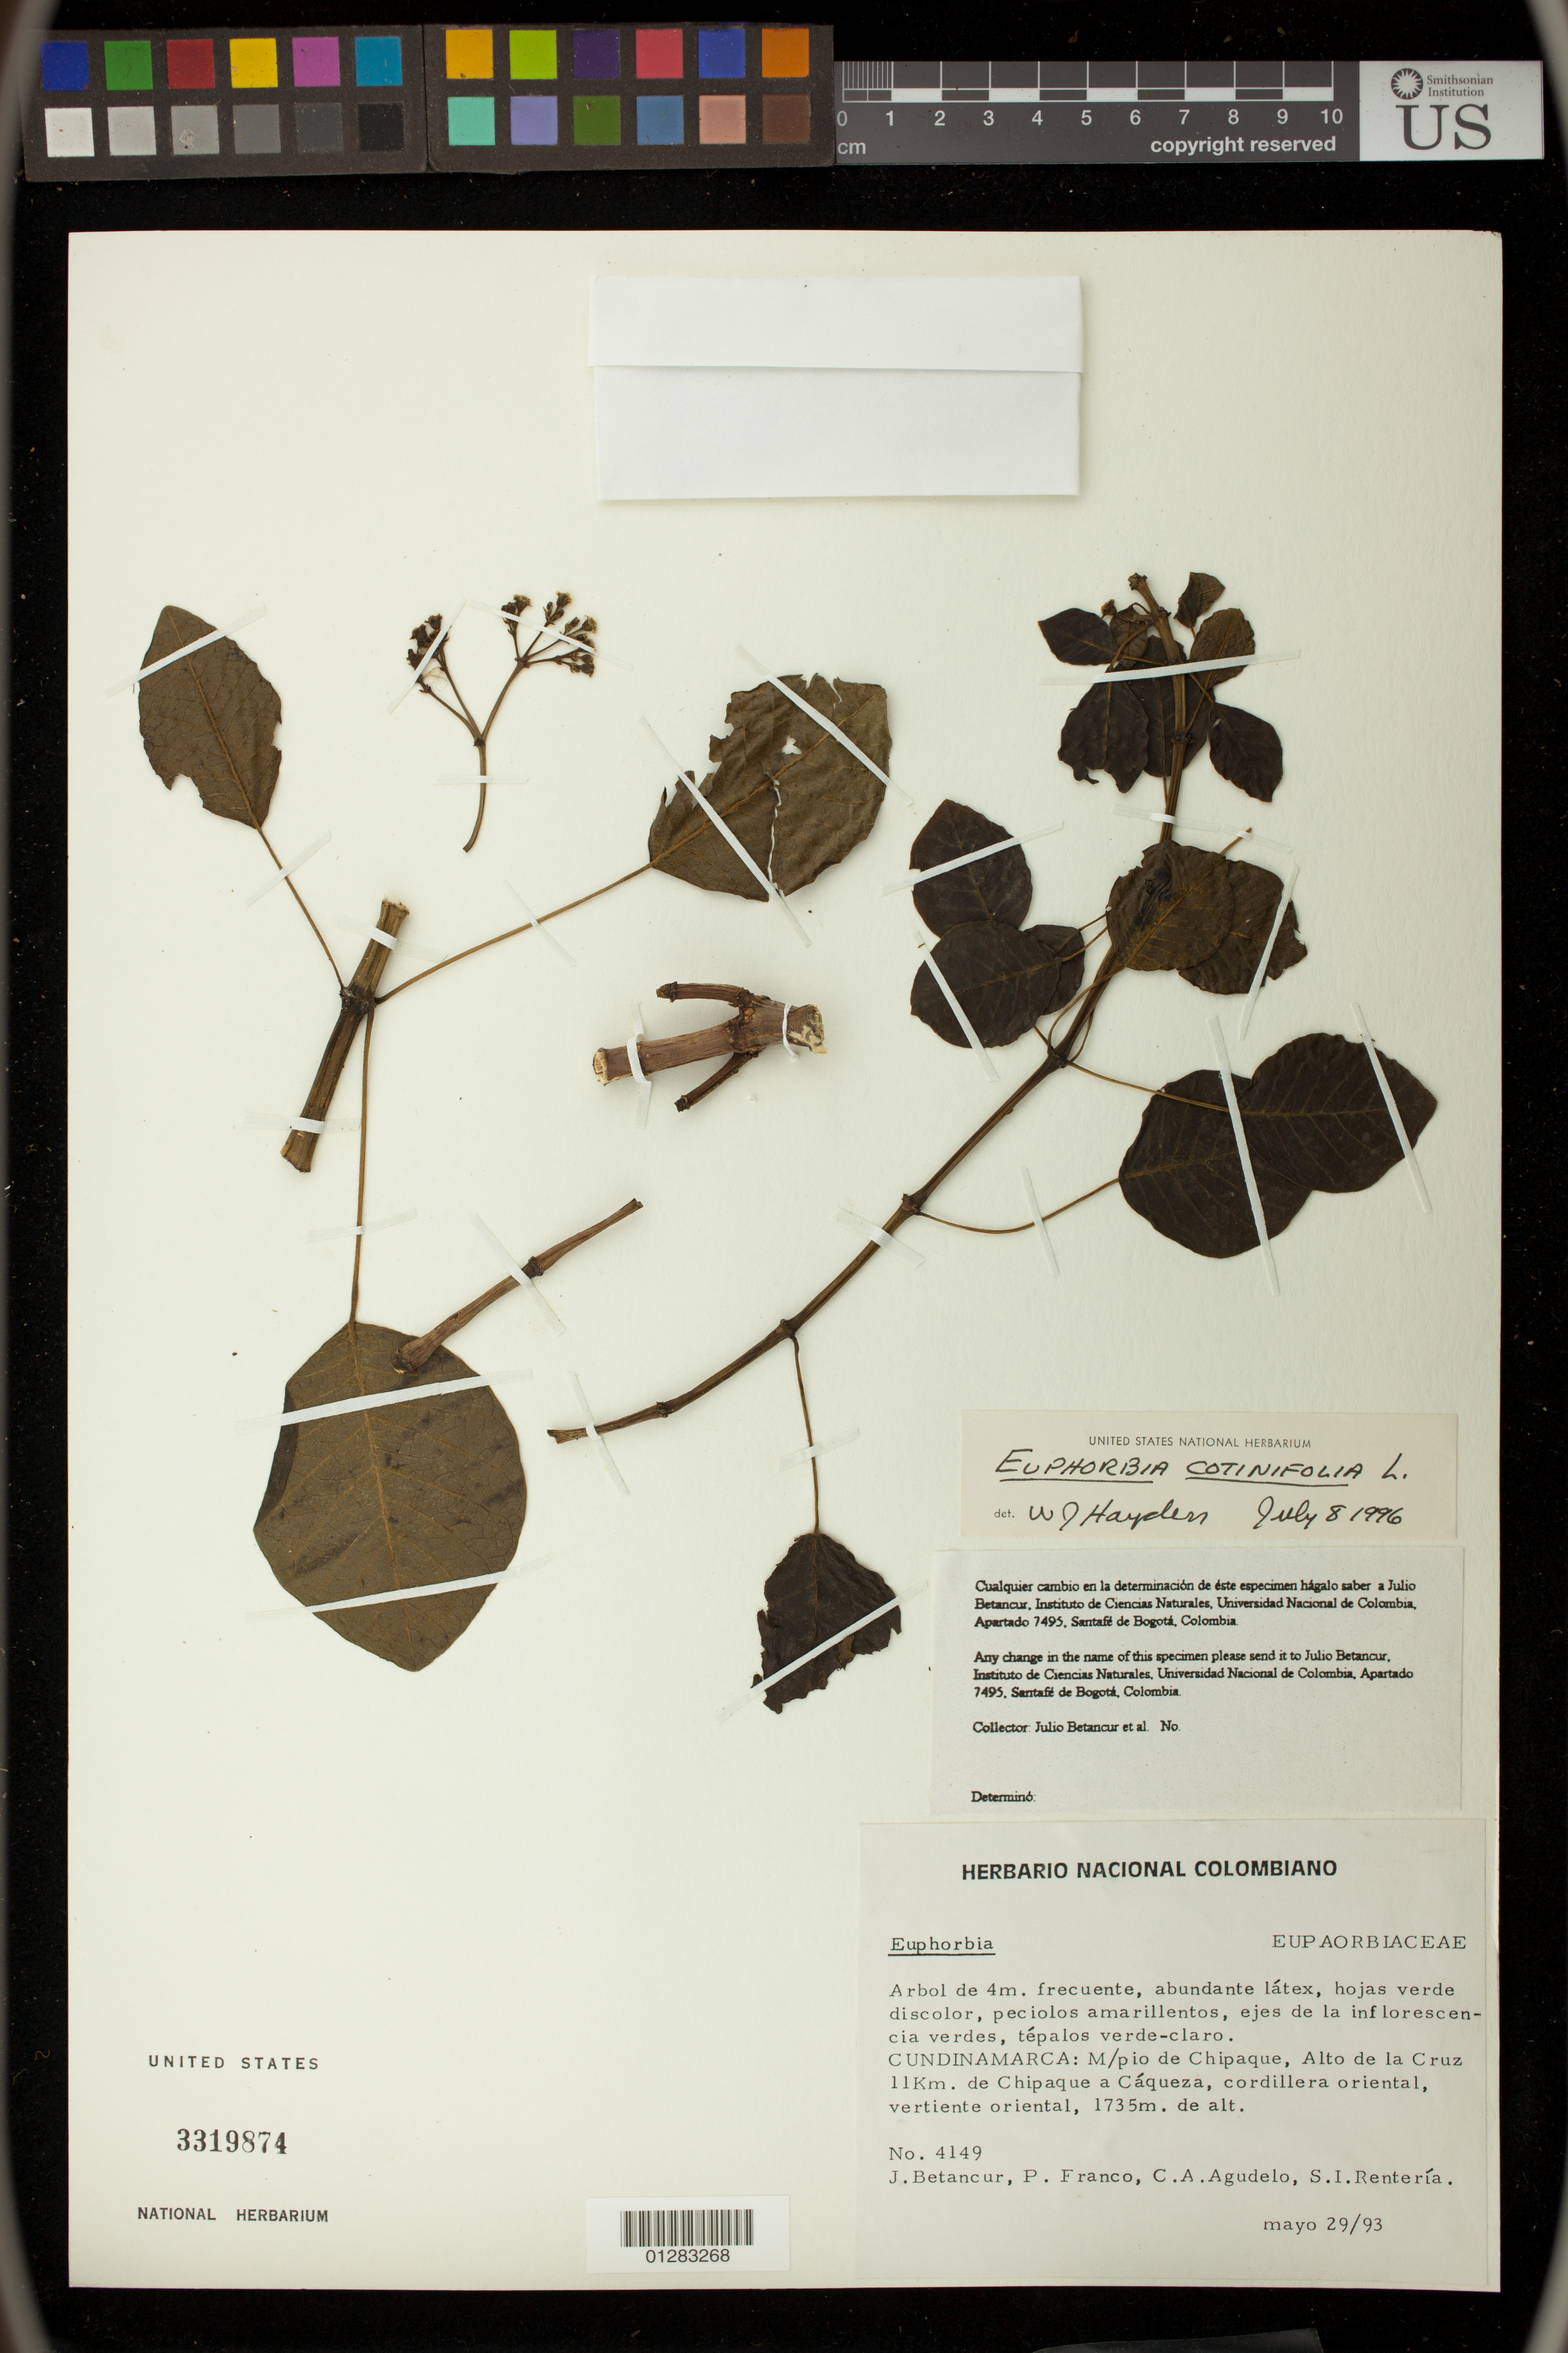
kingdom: Plantae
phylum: Tracheophyta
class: Magnoliopsida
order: Malpighiales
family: Euphorbiaceae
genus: Euphorbia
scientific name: Euphorbia cotinifolia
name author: L.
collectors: J. Betancur, P. Franco, C. A. Agudelo & S. Renteria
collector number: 4149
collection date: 1993-05-29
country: Colombia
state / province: Cundinamarca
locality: M/pio de Chipaque, Alto de la Cruz 11 km. de Chipaque a Cáqueza, cordillera oriental, vertiende oriental.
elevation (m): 1735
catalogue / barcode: US 3319874